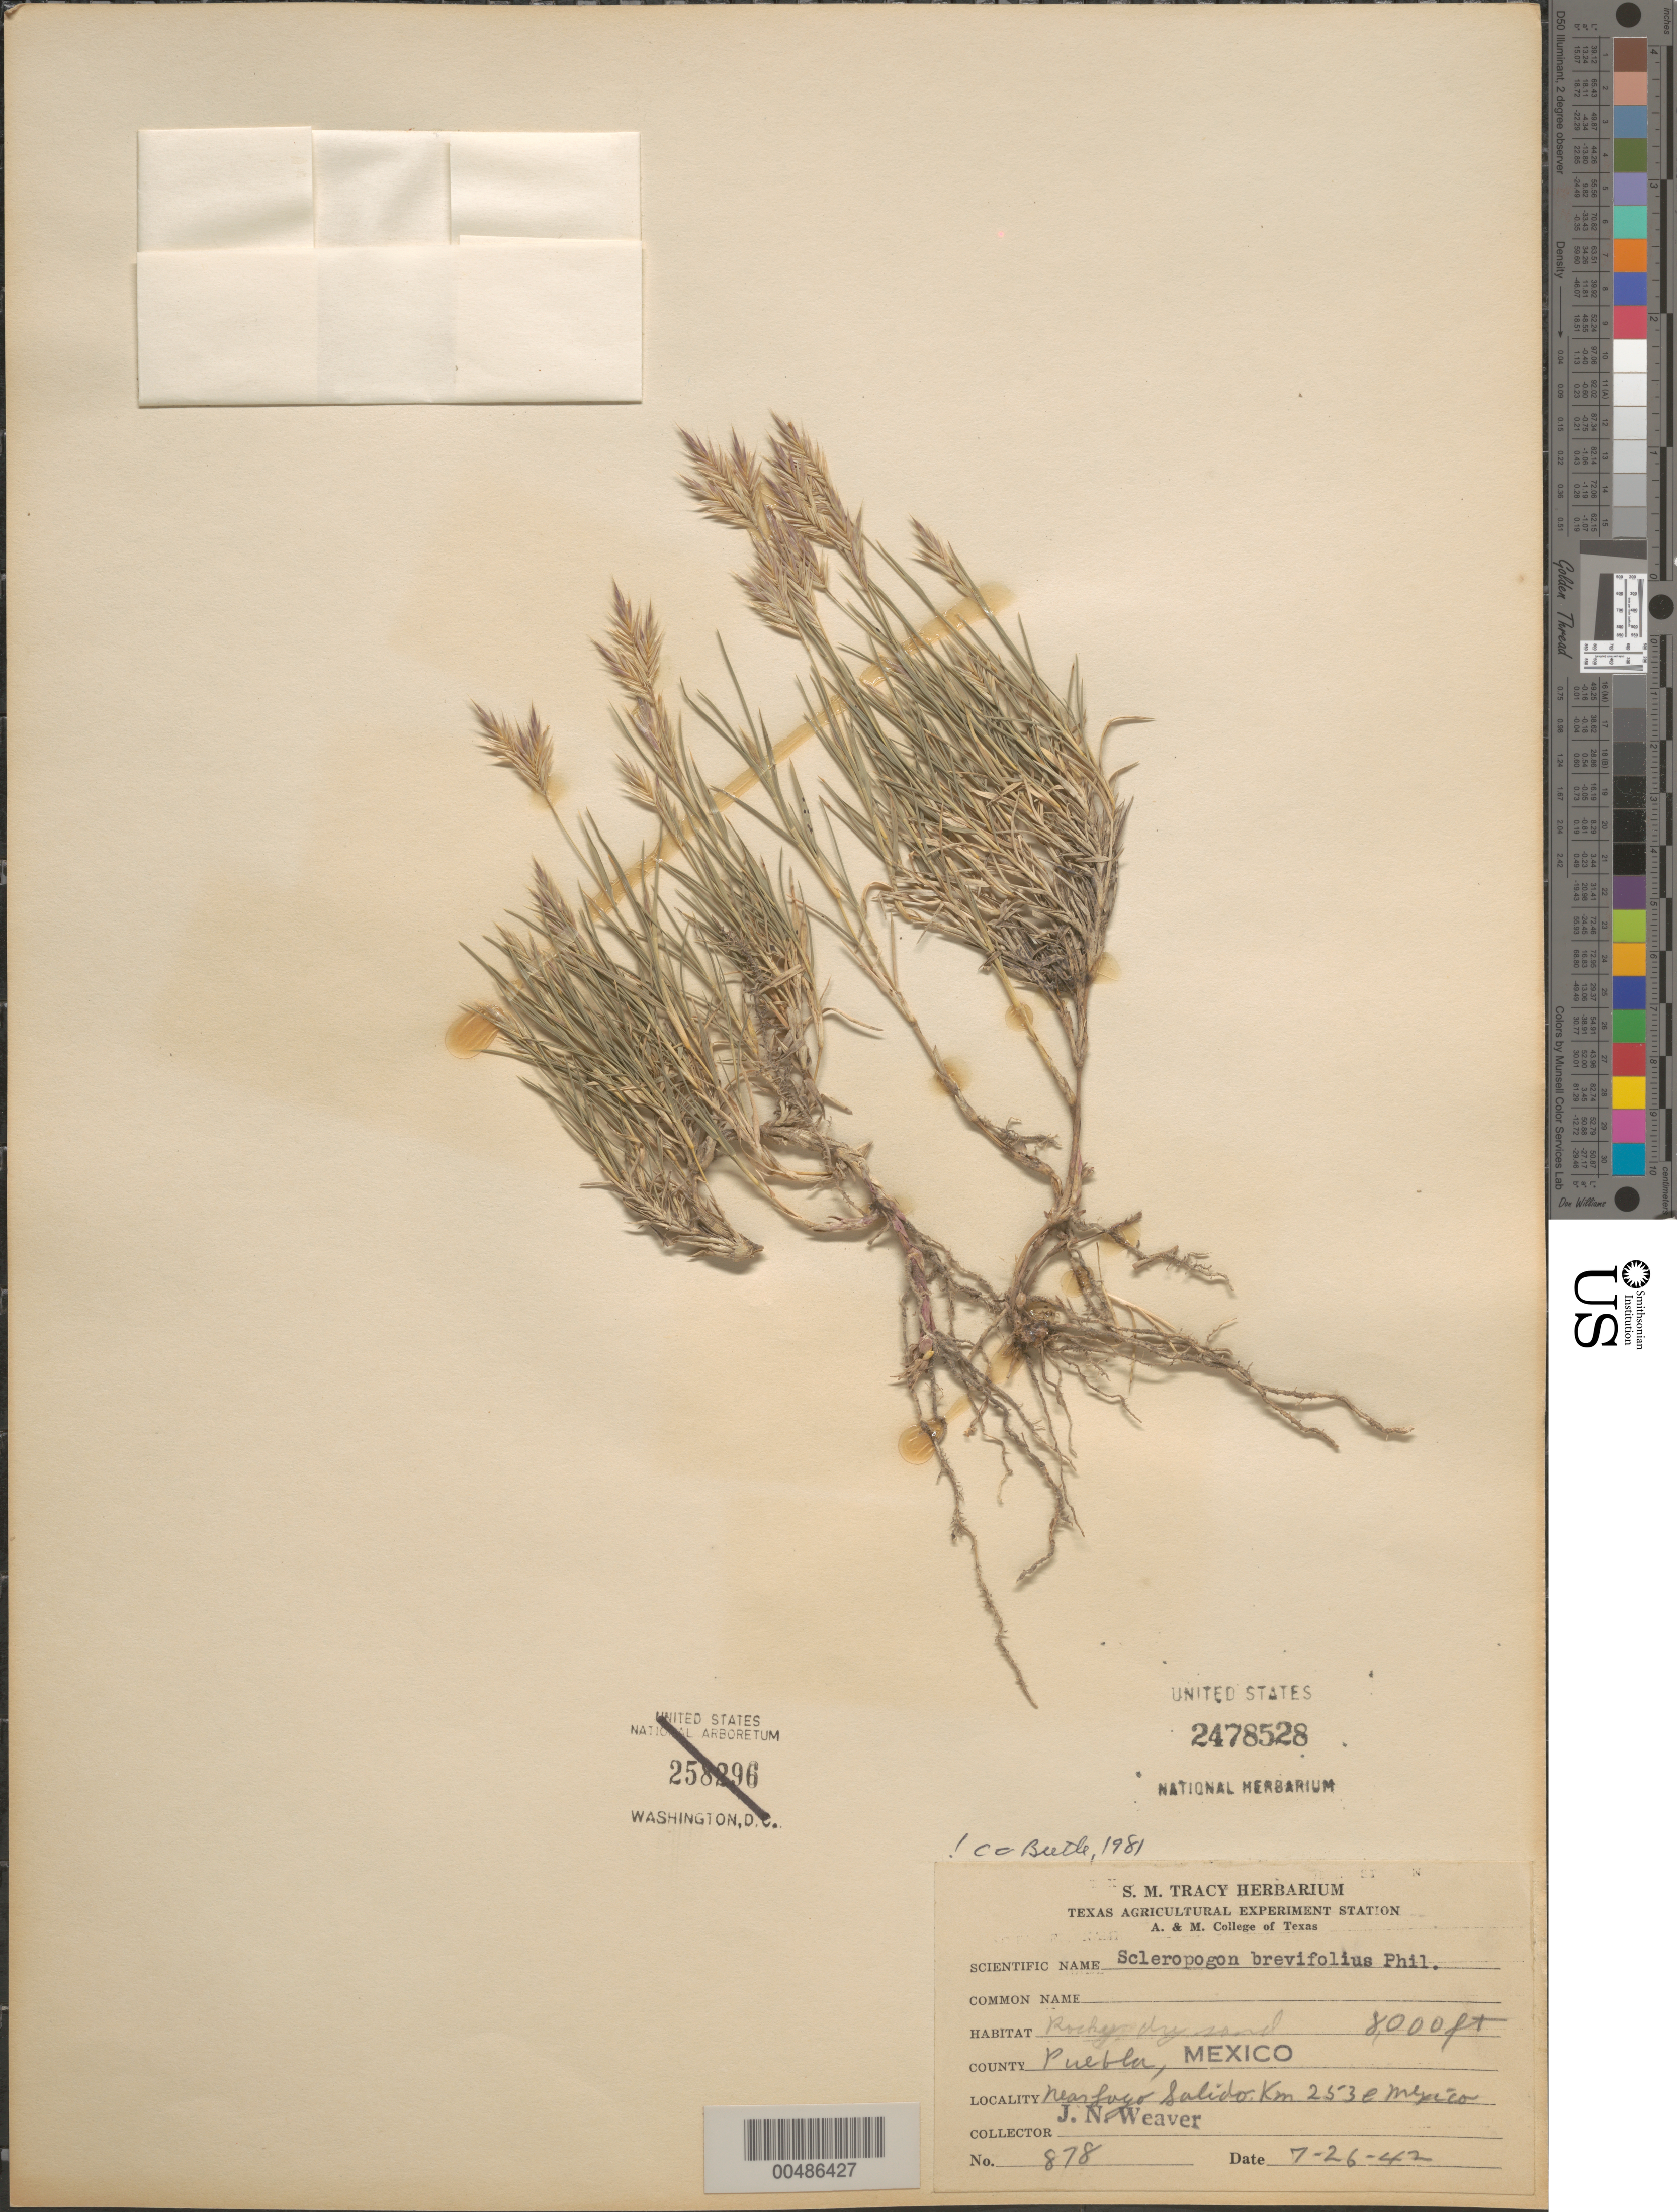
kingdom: Plantae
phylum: Tracheophyta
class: Liliopsida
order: Poales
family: Poaceae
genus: Scleropogon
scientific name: Scleropogon brevifolius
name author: Phil.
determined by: Beetle, Alan A.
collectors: J. N. Weaver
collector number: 878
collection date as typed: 26 Jul 1942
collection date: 1942-07-26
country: Mexico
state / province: Puebla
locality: Near Lago Salido, km 253 E Mexico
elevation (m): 2438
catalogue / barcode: US 2478528